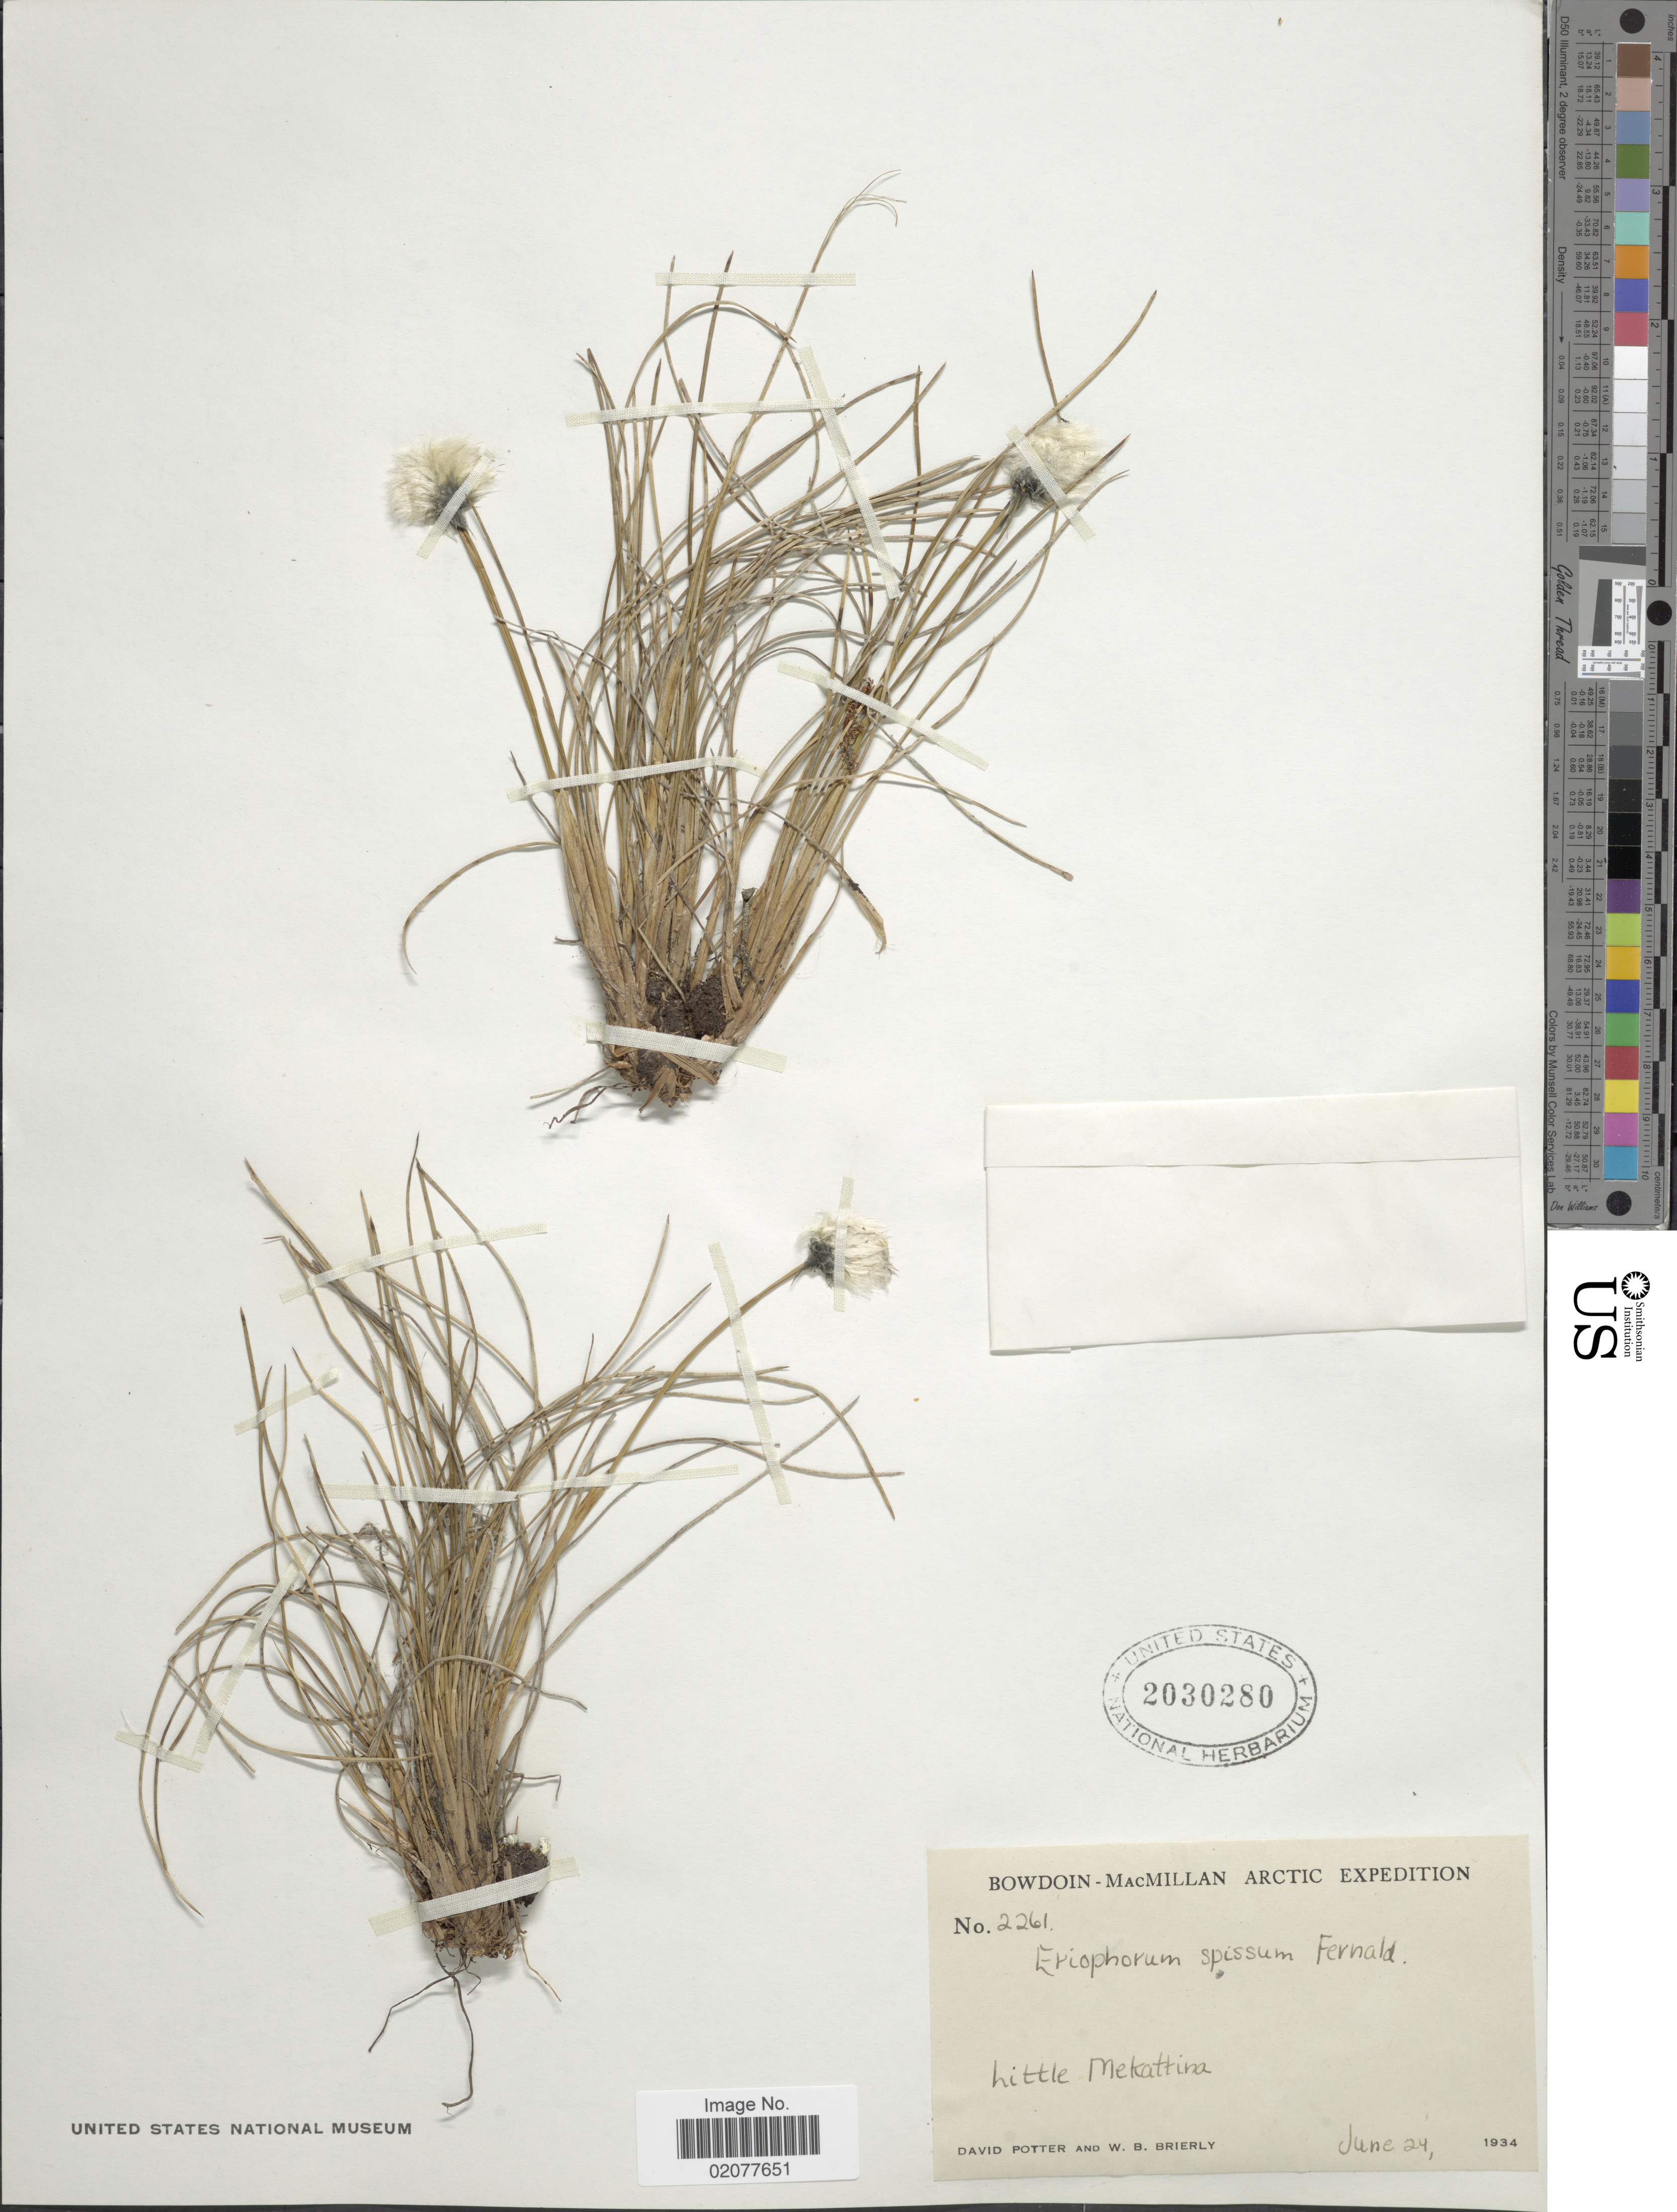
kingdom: Plantae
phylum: Tracheophyta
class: Liliopsida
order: Poales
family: Cyperaceae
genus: Eriophorum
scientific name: Eriophorum spissum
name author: Fernald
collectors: D. Potter & W. Brierly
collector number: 2261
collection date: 1934-06-24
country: Canada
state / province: Quebec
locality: Bowdoin, Little Mekattina.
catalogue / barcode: US 2030280